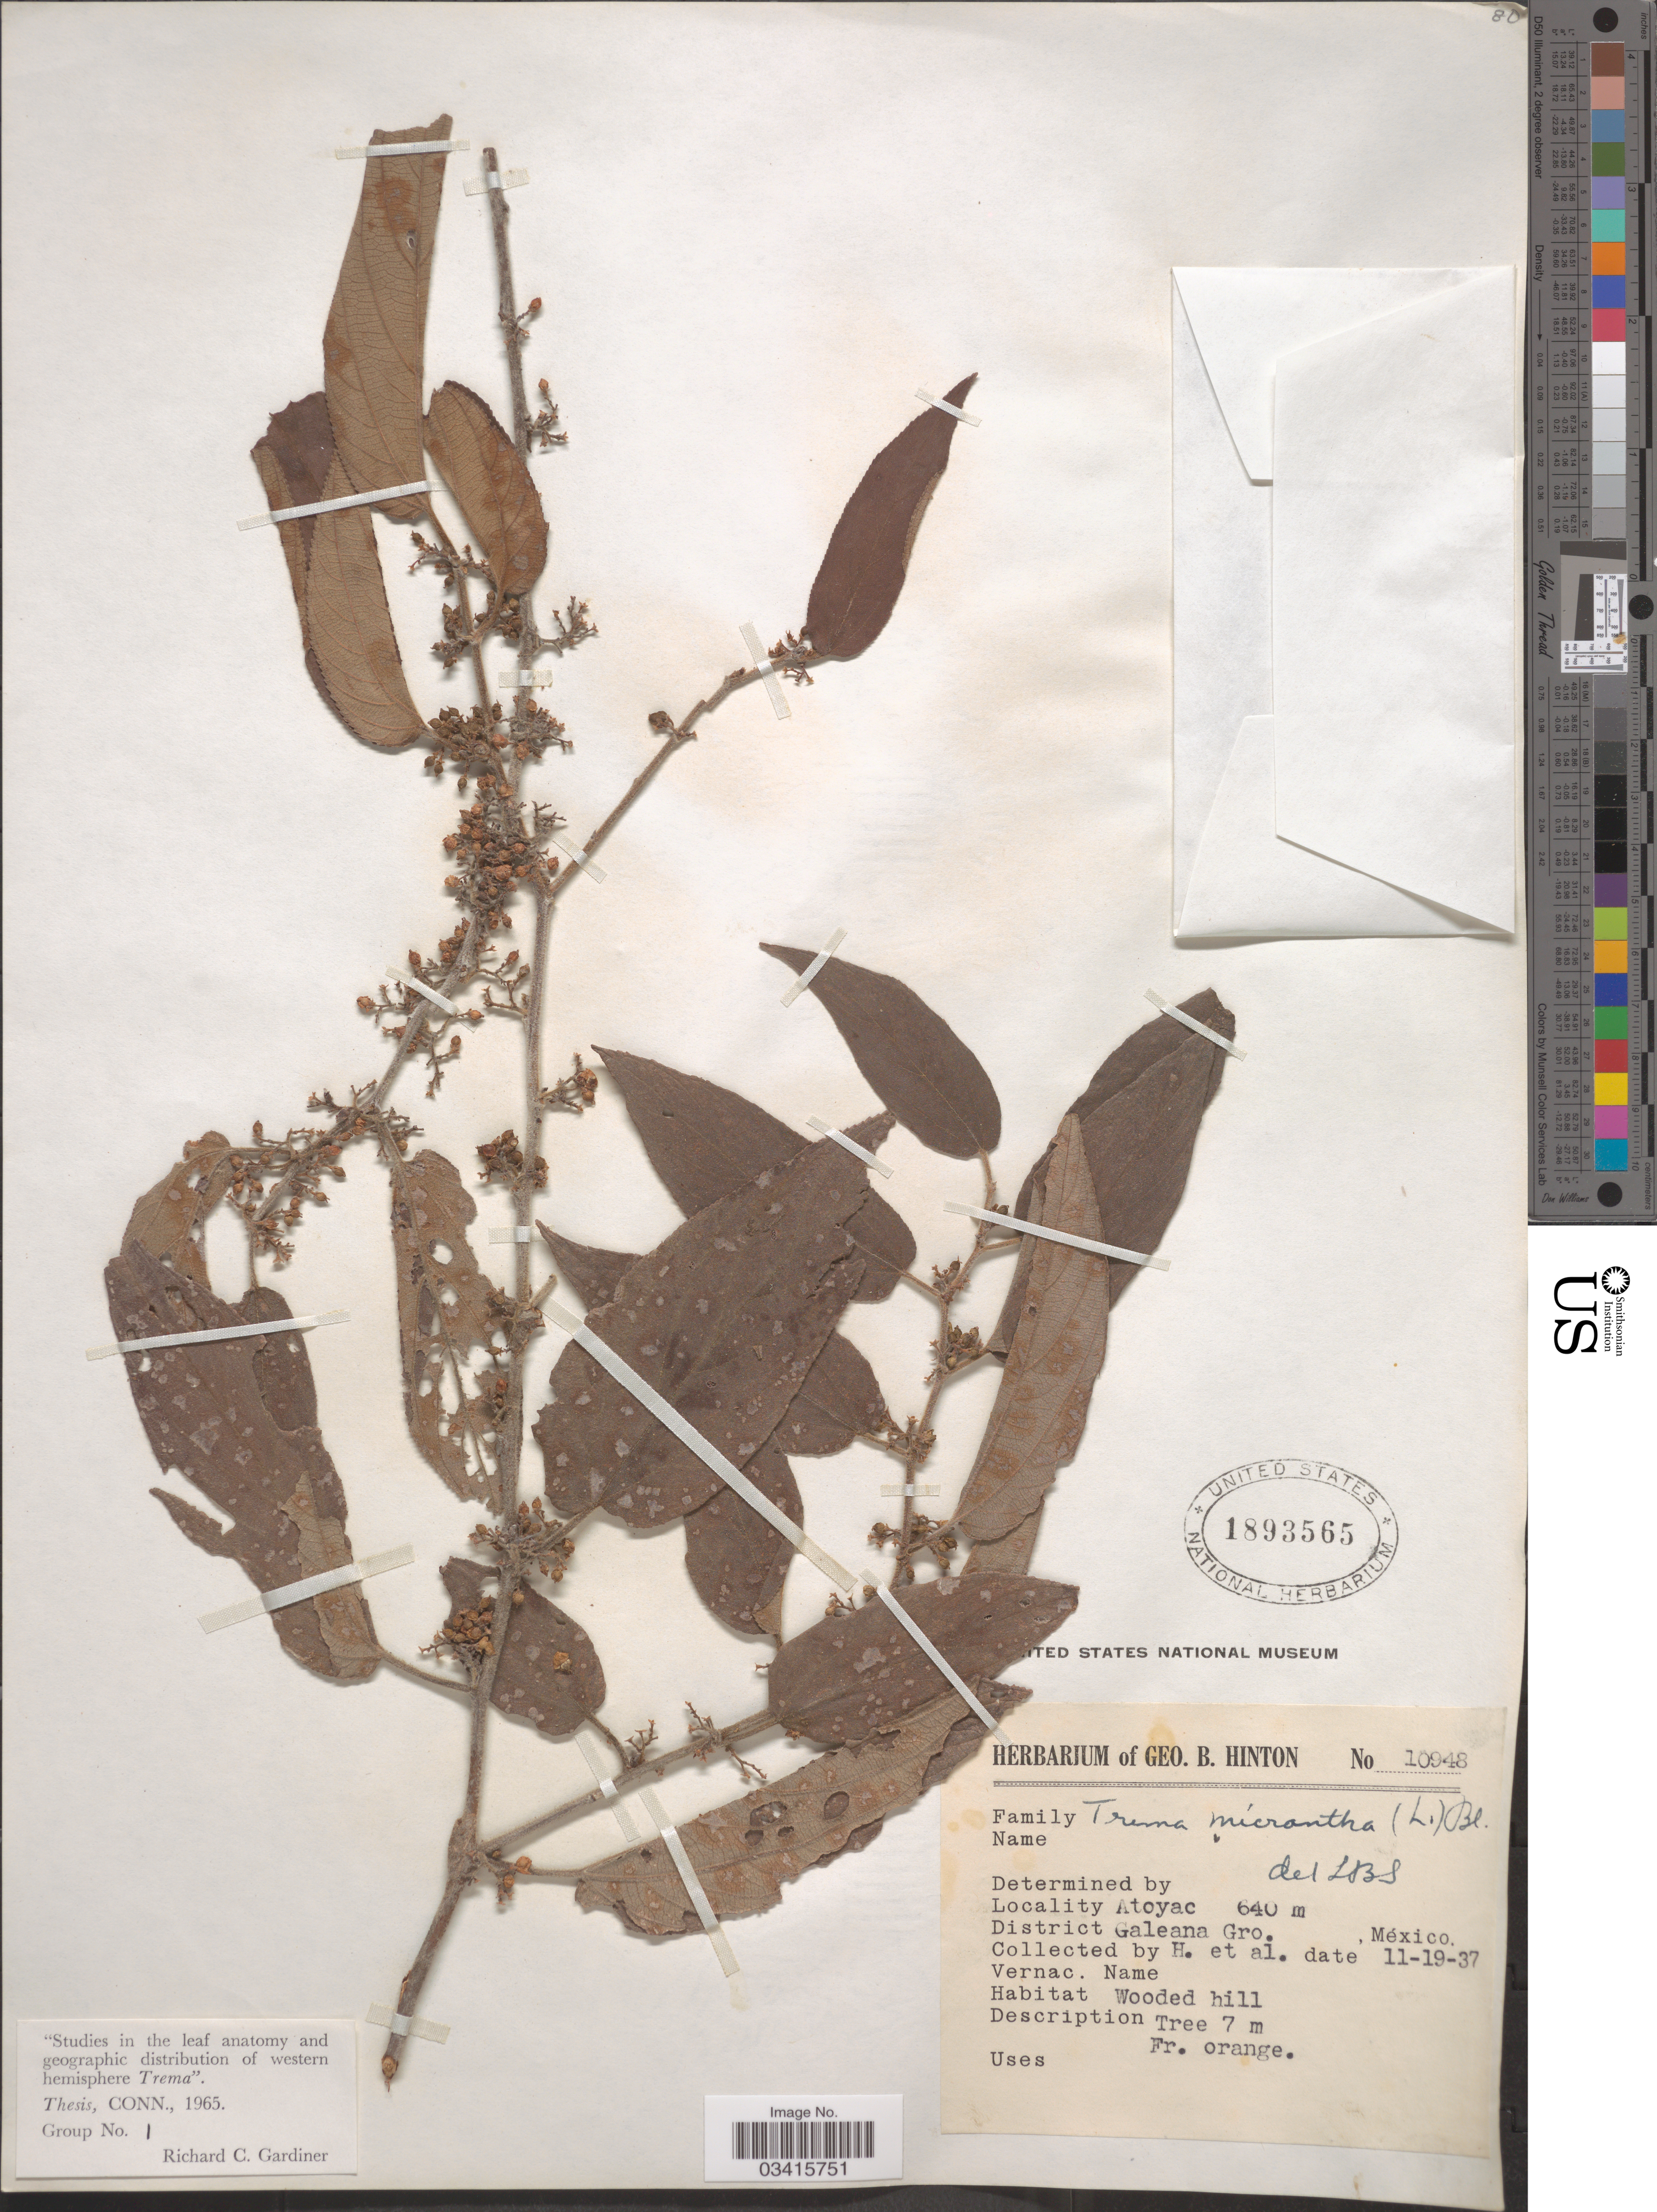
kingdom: Plantae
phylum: Tracheophyta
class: Magnoliopsida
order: Rosales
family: Cannabaceae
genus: Trema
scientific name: Trema micranthum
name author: (L.) Blume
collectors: G. B. Hinton & et al.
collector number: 10948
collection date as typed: Transcribed d/m/y: 19/11/37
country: Mexico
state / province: Guerrero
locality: Atoyac, District Galeana.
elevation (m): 640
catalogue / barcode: US 1893565